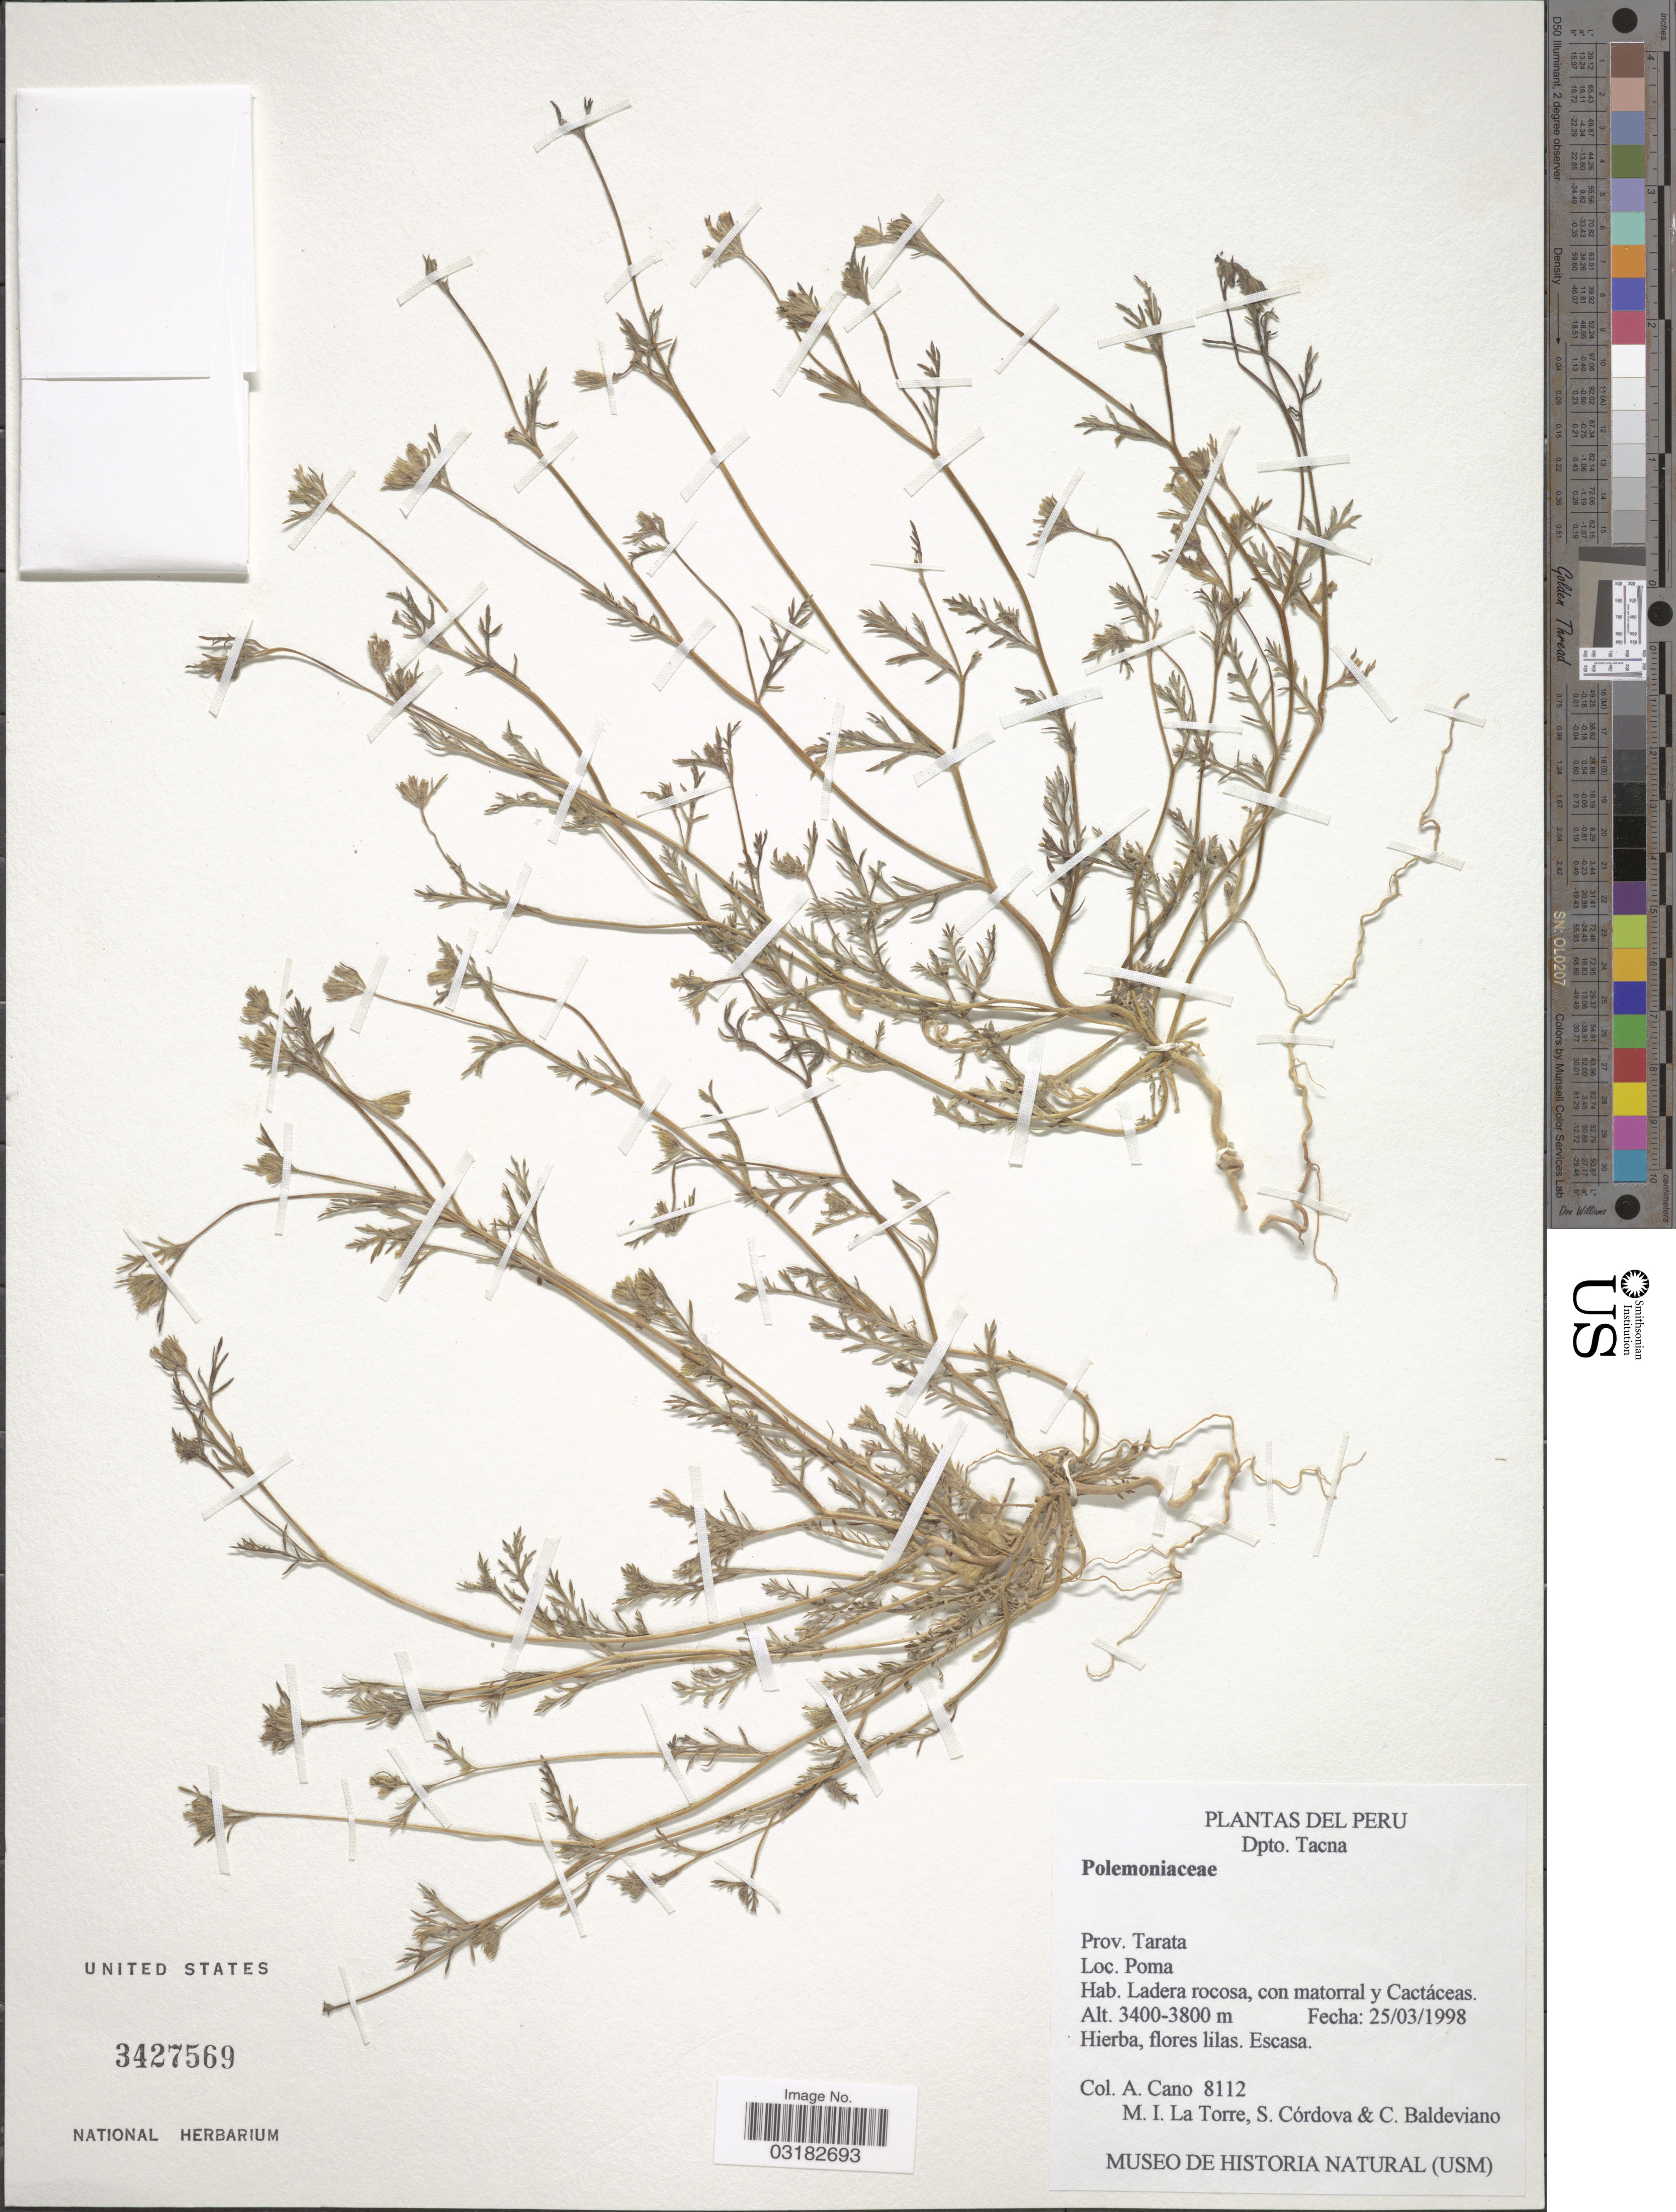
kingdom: Plantae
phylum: Tracheophyta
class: Magnoliopsida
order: Ericales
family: Polemoniaceae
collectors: A. Cano, M. La Torre, S. Cordova & C. Baldeviano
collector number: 8112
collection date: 1998-03-25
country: Peru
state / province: Tacna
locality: Dpto. Tacna. Prov. Tarata. Poma.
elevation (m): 3400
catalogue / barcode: US 3427569